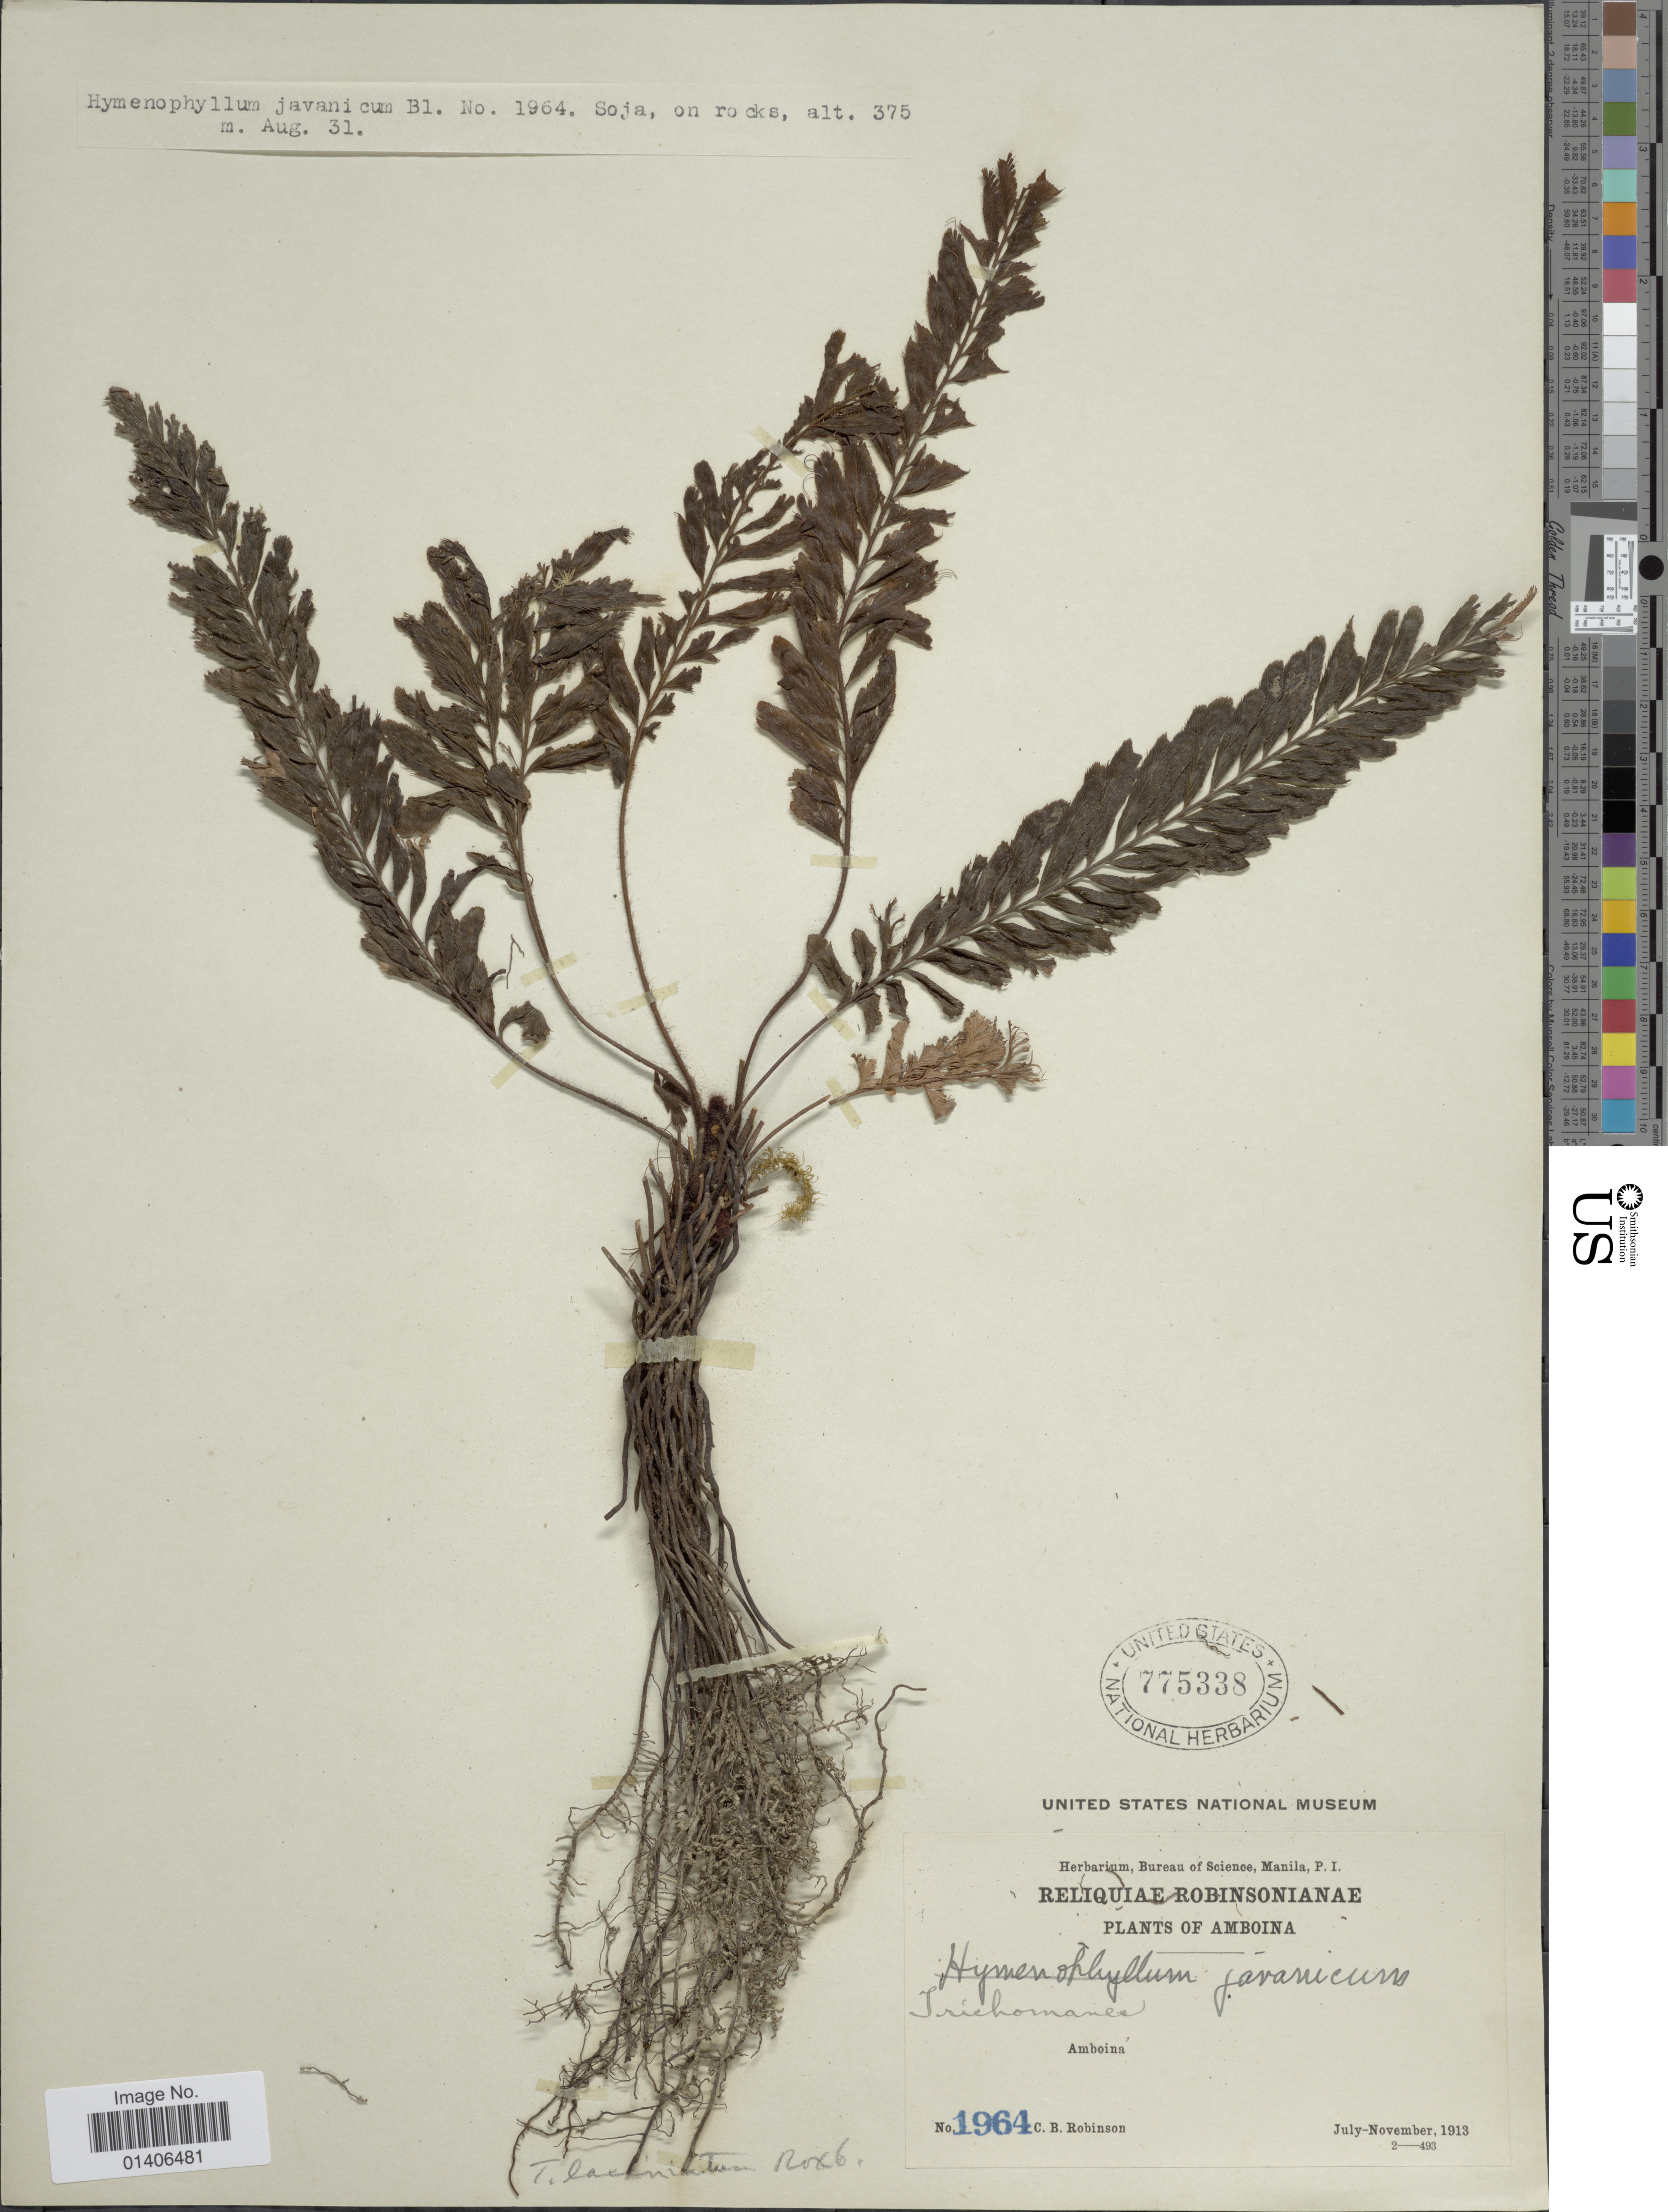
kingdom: Plantae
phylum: Tracheophyta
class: Polypodiopsida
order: Hymenophyllales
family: Hymenophyllaceae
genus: Cephalomanes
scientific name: Cephalomanes javanicum var. javanicum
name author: C. Presl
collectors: C. Robinson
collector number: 1964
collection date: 1913-07/1913-11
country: Indonesia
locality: Amboina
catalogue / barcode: US 775338